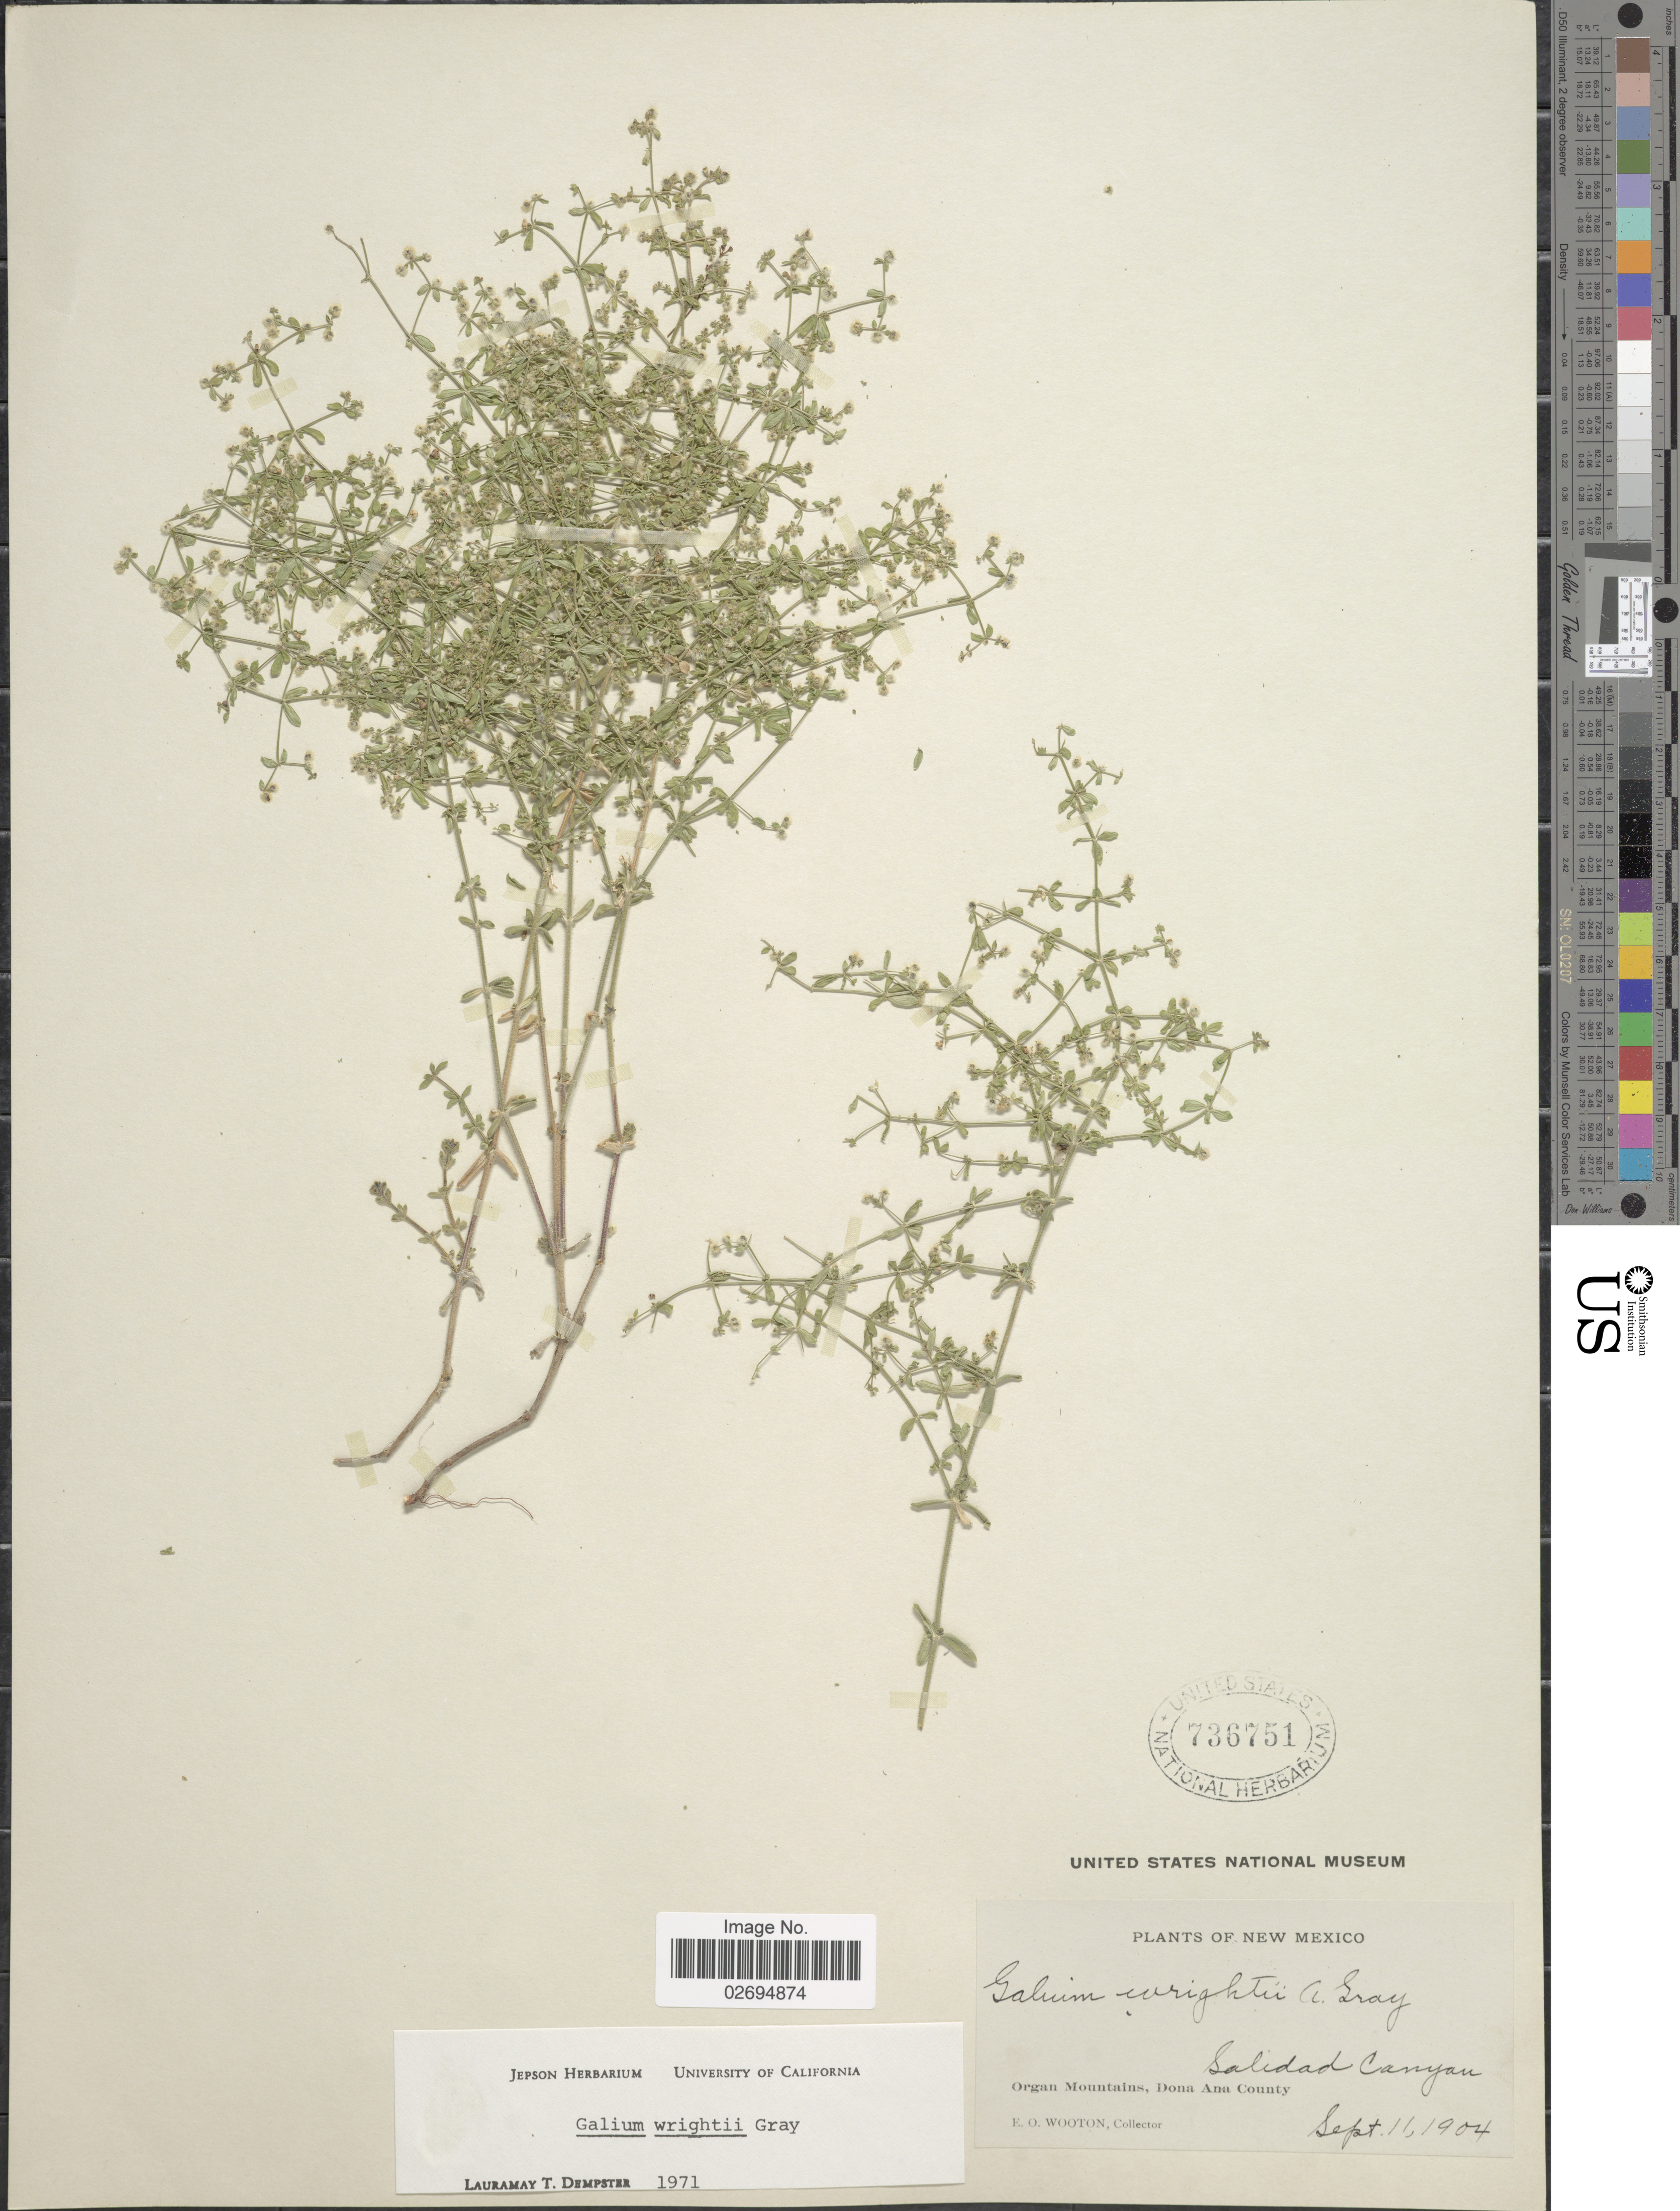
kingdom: Plantae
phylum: Tracheophyta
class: Magnoliopsida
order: Gentianales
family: Rubiaceae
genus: Galium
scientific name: Galium wrightii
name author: A. Gray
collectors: E. O. Wooton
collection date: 1904-09-11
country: United States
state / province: New Mexico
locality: Solidad Canyon, Organ Mountains, Dona Ana County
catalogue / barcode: US 736751